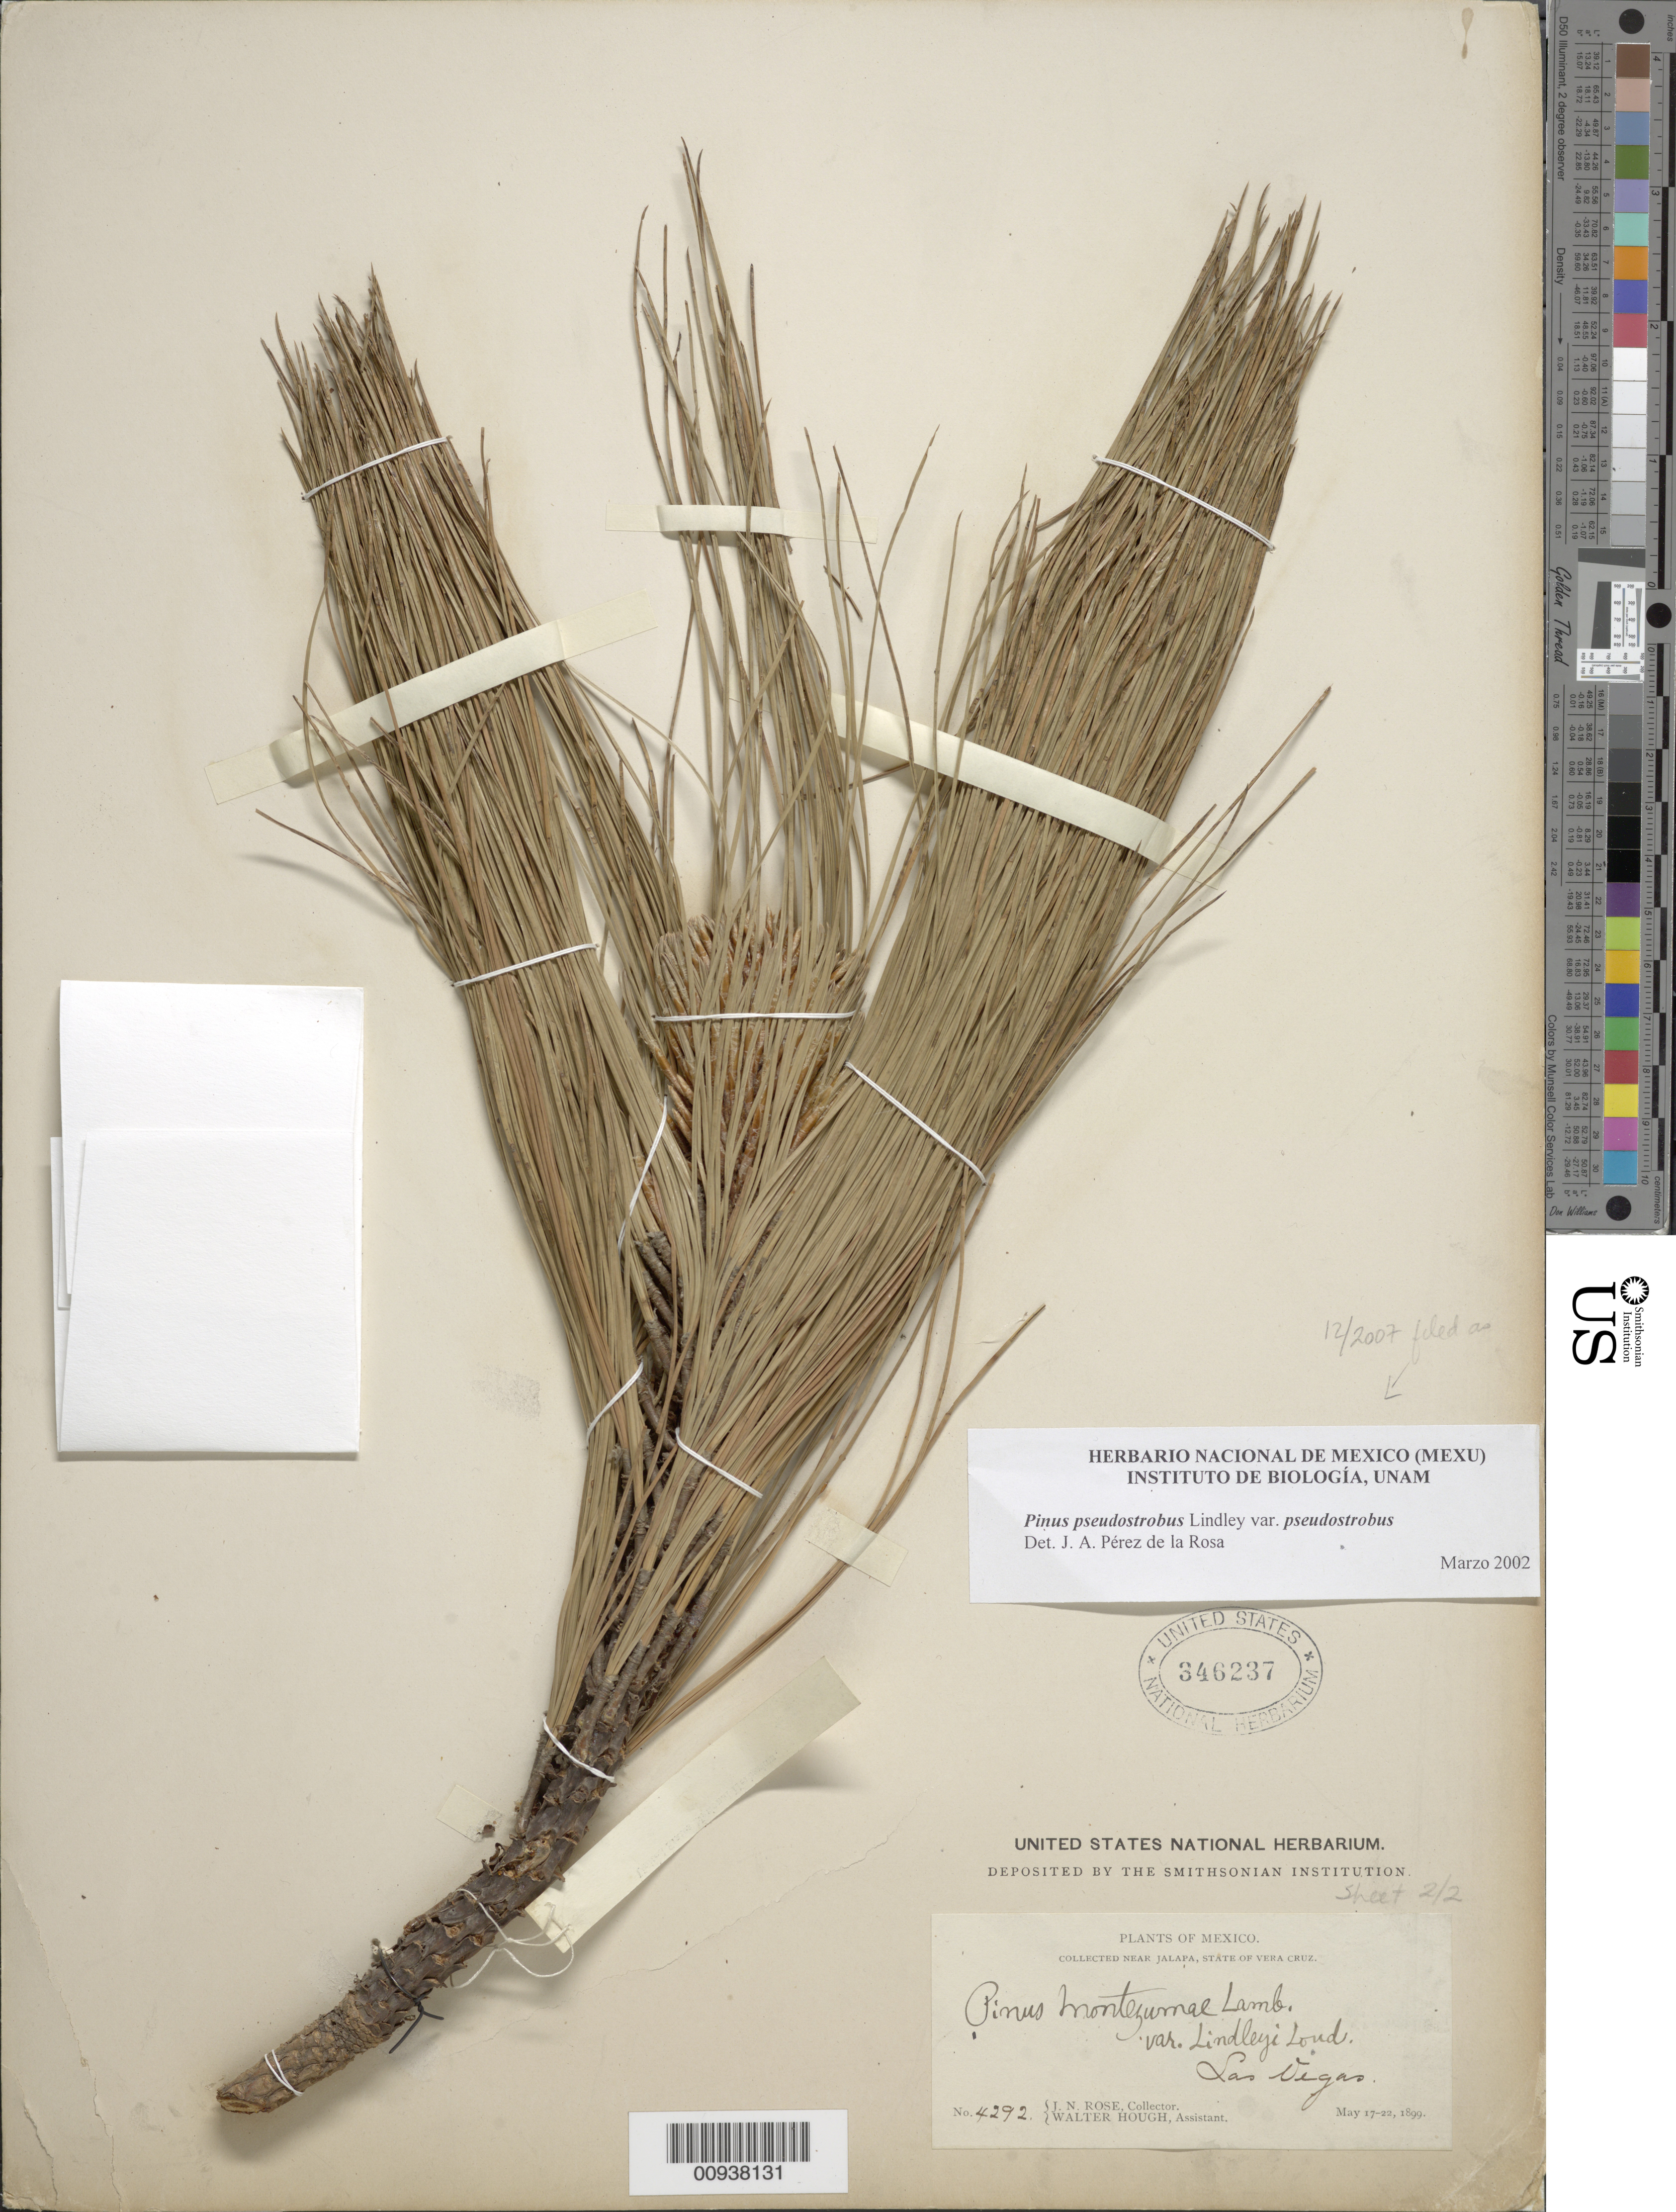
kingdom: Plantae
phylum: Tracheophyta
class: Pinopsida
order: Pinales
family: Pinaceae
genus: Pinus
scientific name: Pinus pseudostrobus var. pseudostrobus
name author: Lindl.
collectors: J. N. Rose & W. Hough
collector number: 4292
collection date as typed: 17 May 1899 to 22 May 1899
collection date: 1899-05-17/1899-05-22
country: Mexico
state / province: Veracruz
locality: Las Vigas near Jalapa.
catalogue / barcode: US 346237